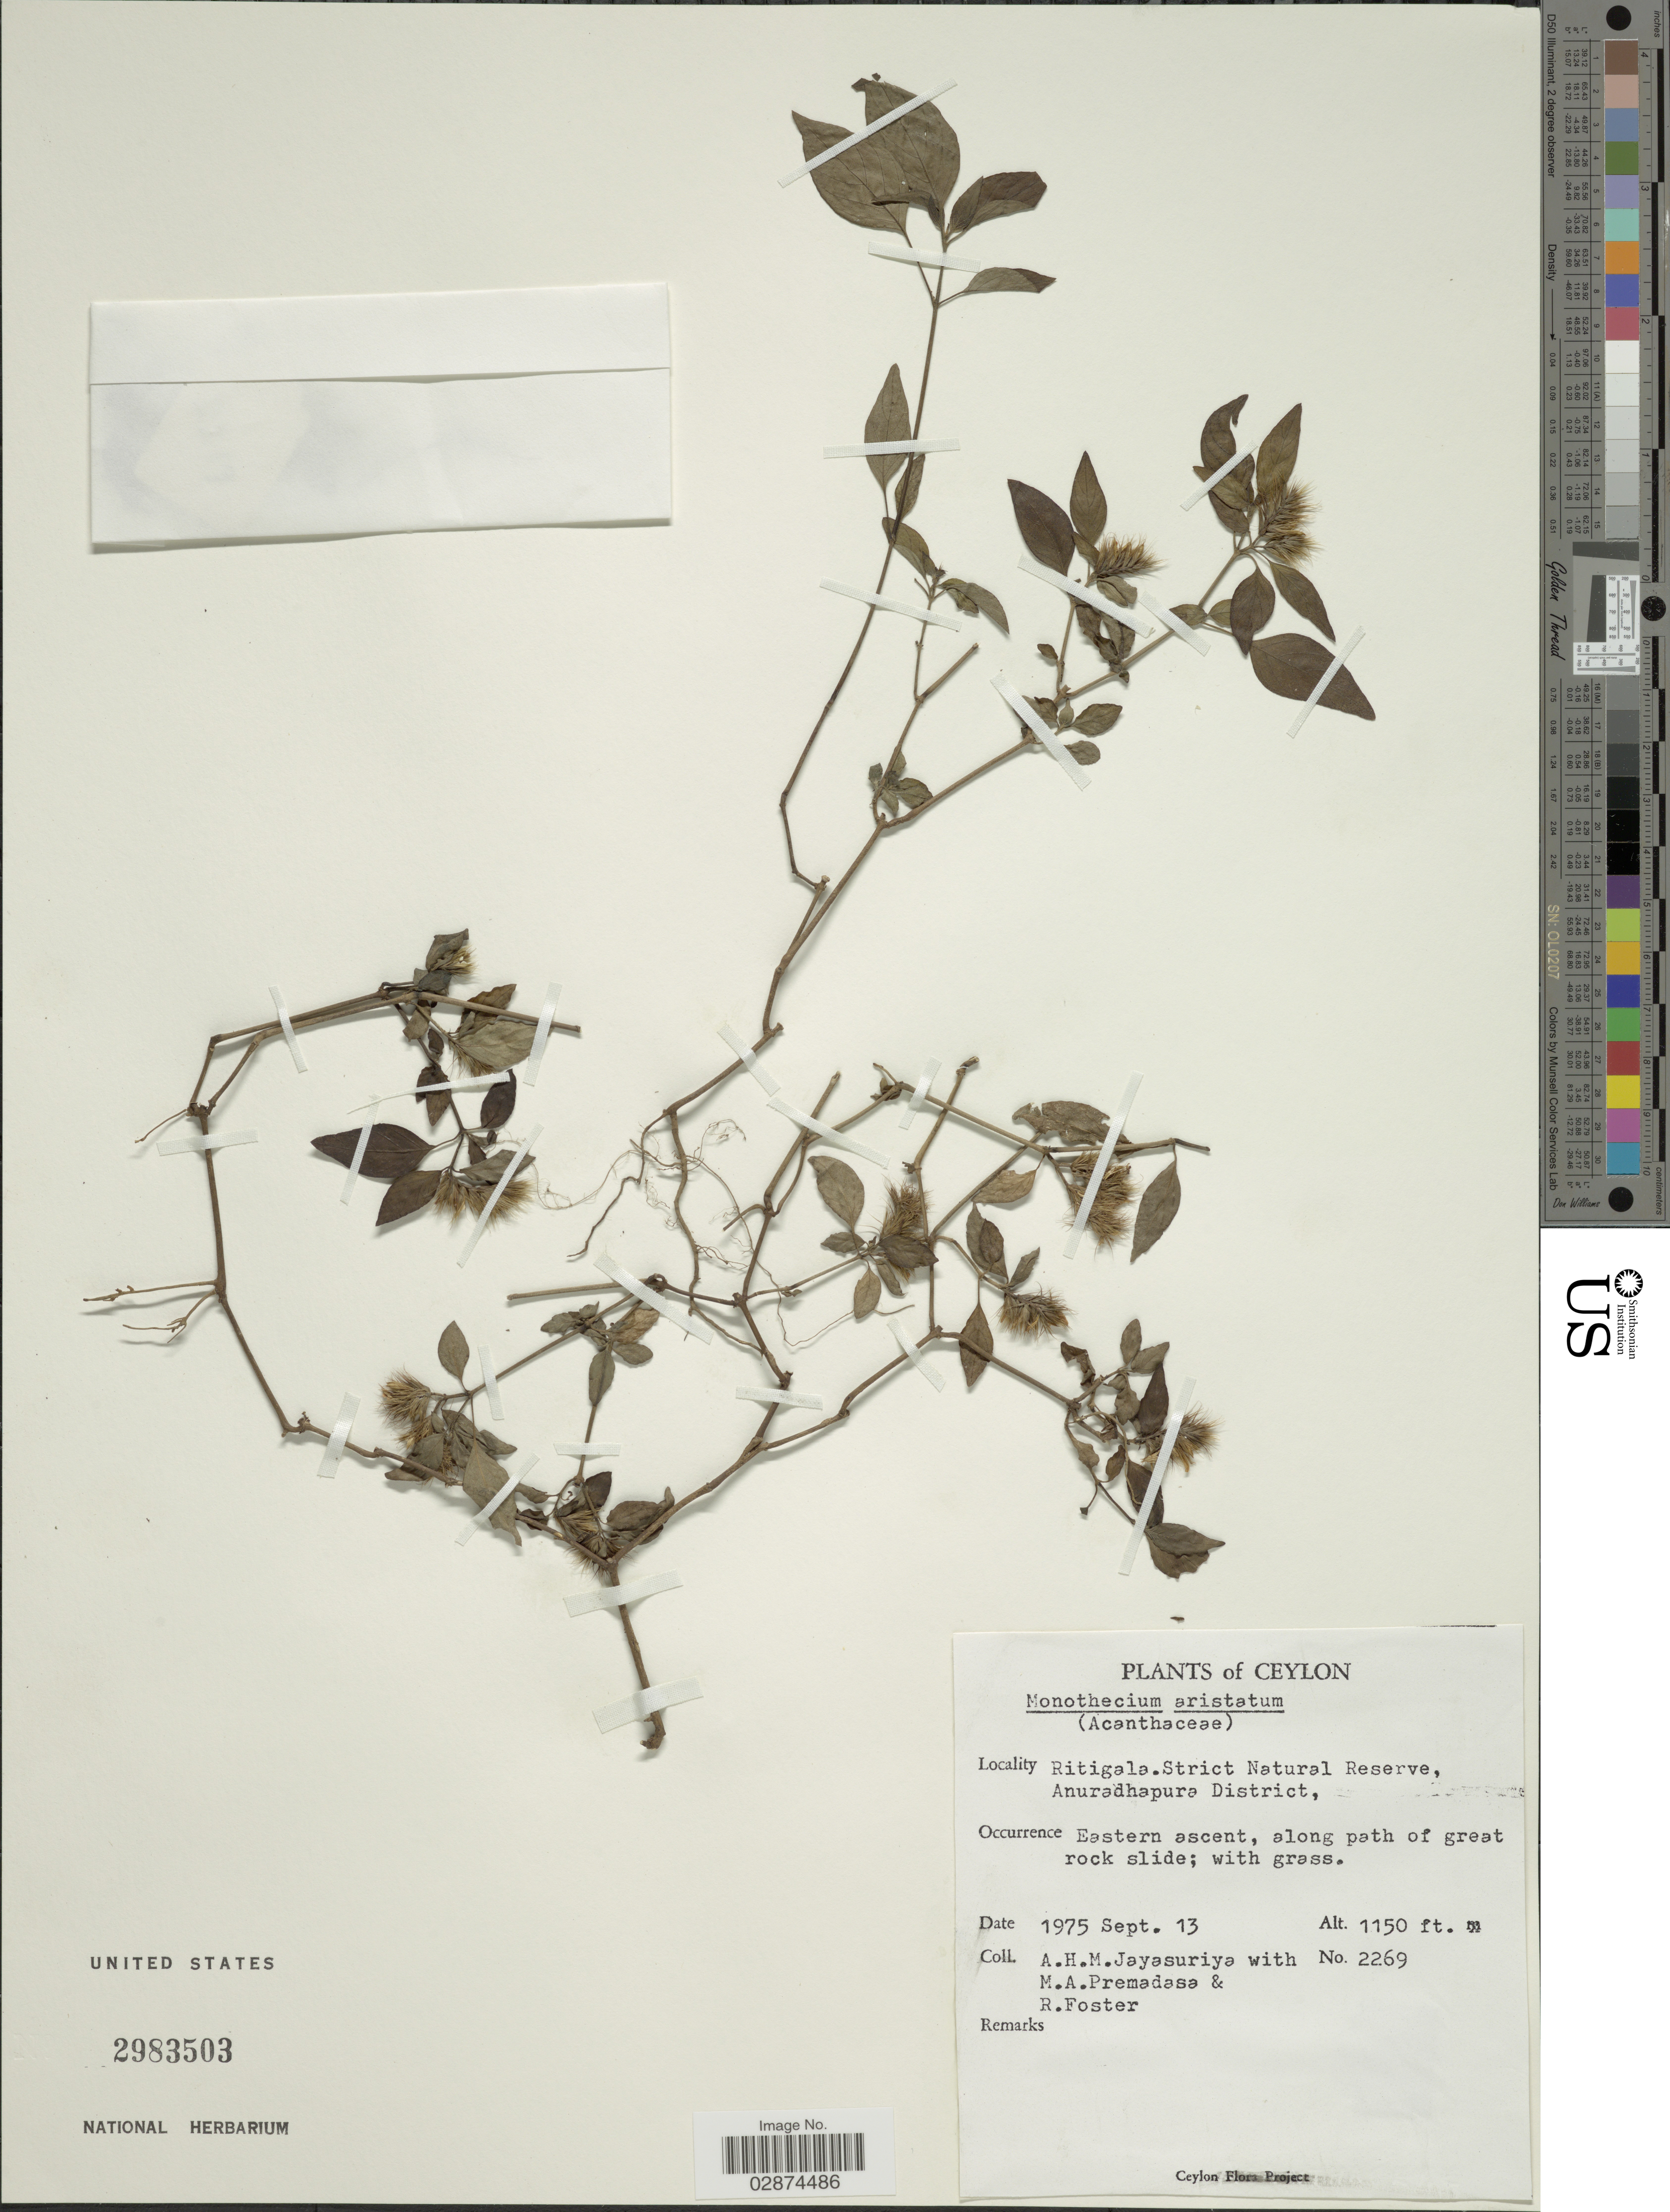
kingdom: Plantae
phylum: Tracheophyta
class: Magnoliopsida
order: Lamiales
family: Acanthaceae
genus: Monothecium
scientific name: Monothecium aristatum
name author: (Nees) T. Anderson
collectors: A. H. Jayasuriya, M. Premadasa & R. Foster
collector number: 2269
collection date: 1975-09-13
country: Sri Lanka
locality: Ceylon. Ritigala. Strict Natural Reserve, Anuradhapura District. Eastern ascent.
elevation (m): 351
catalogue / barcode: US 2983503